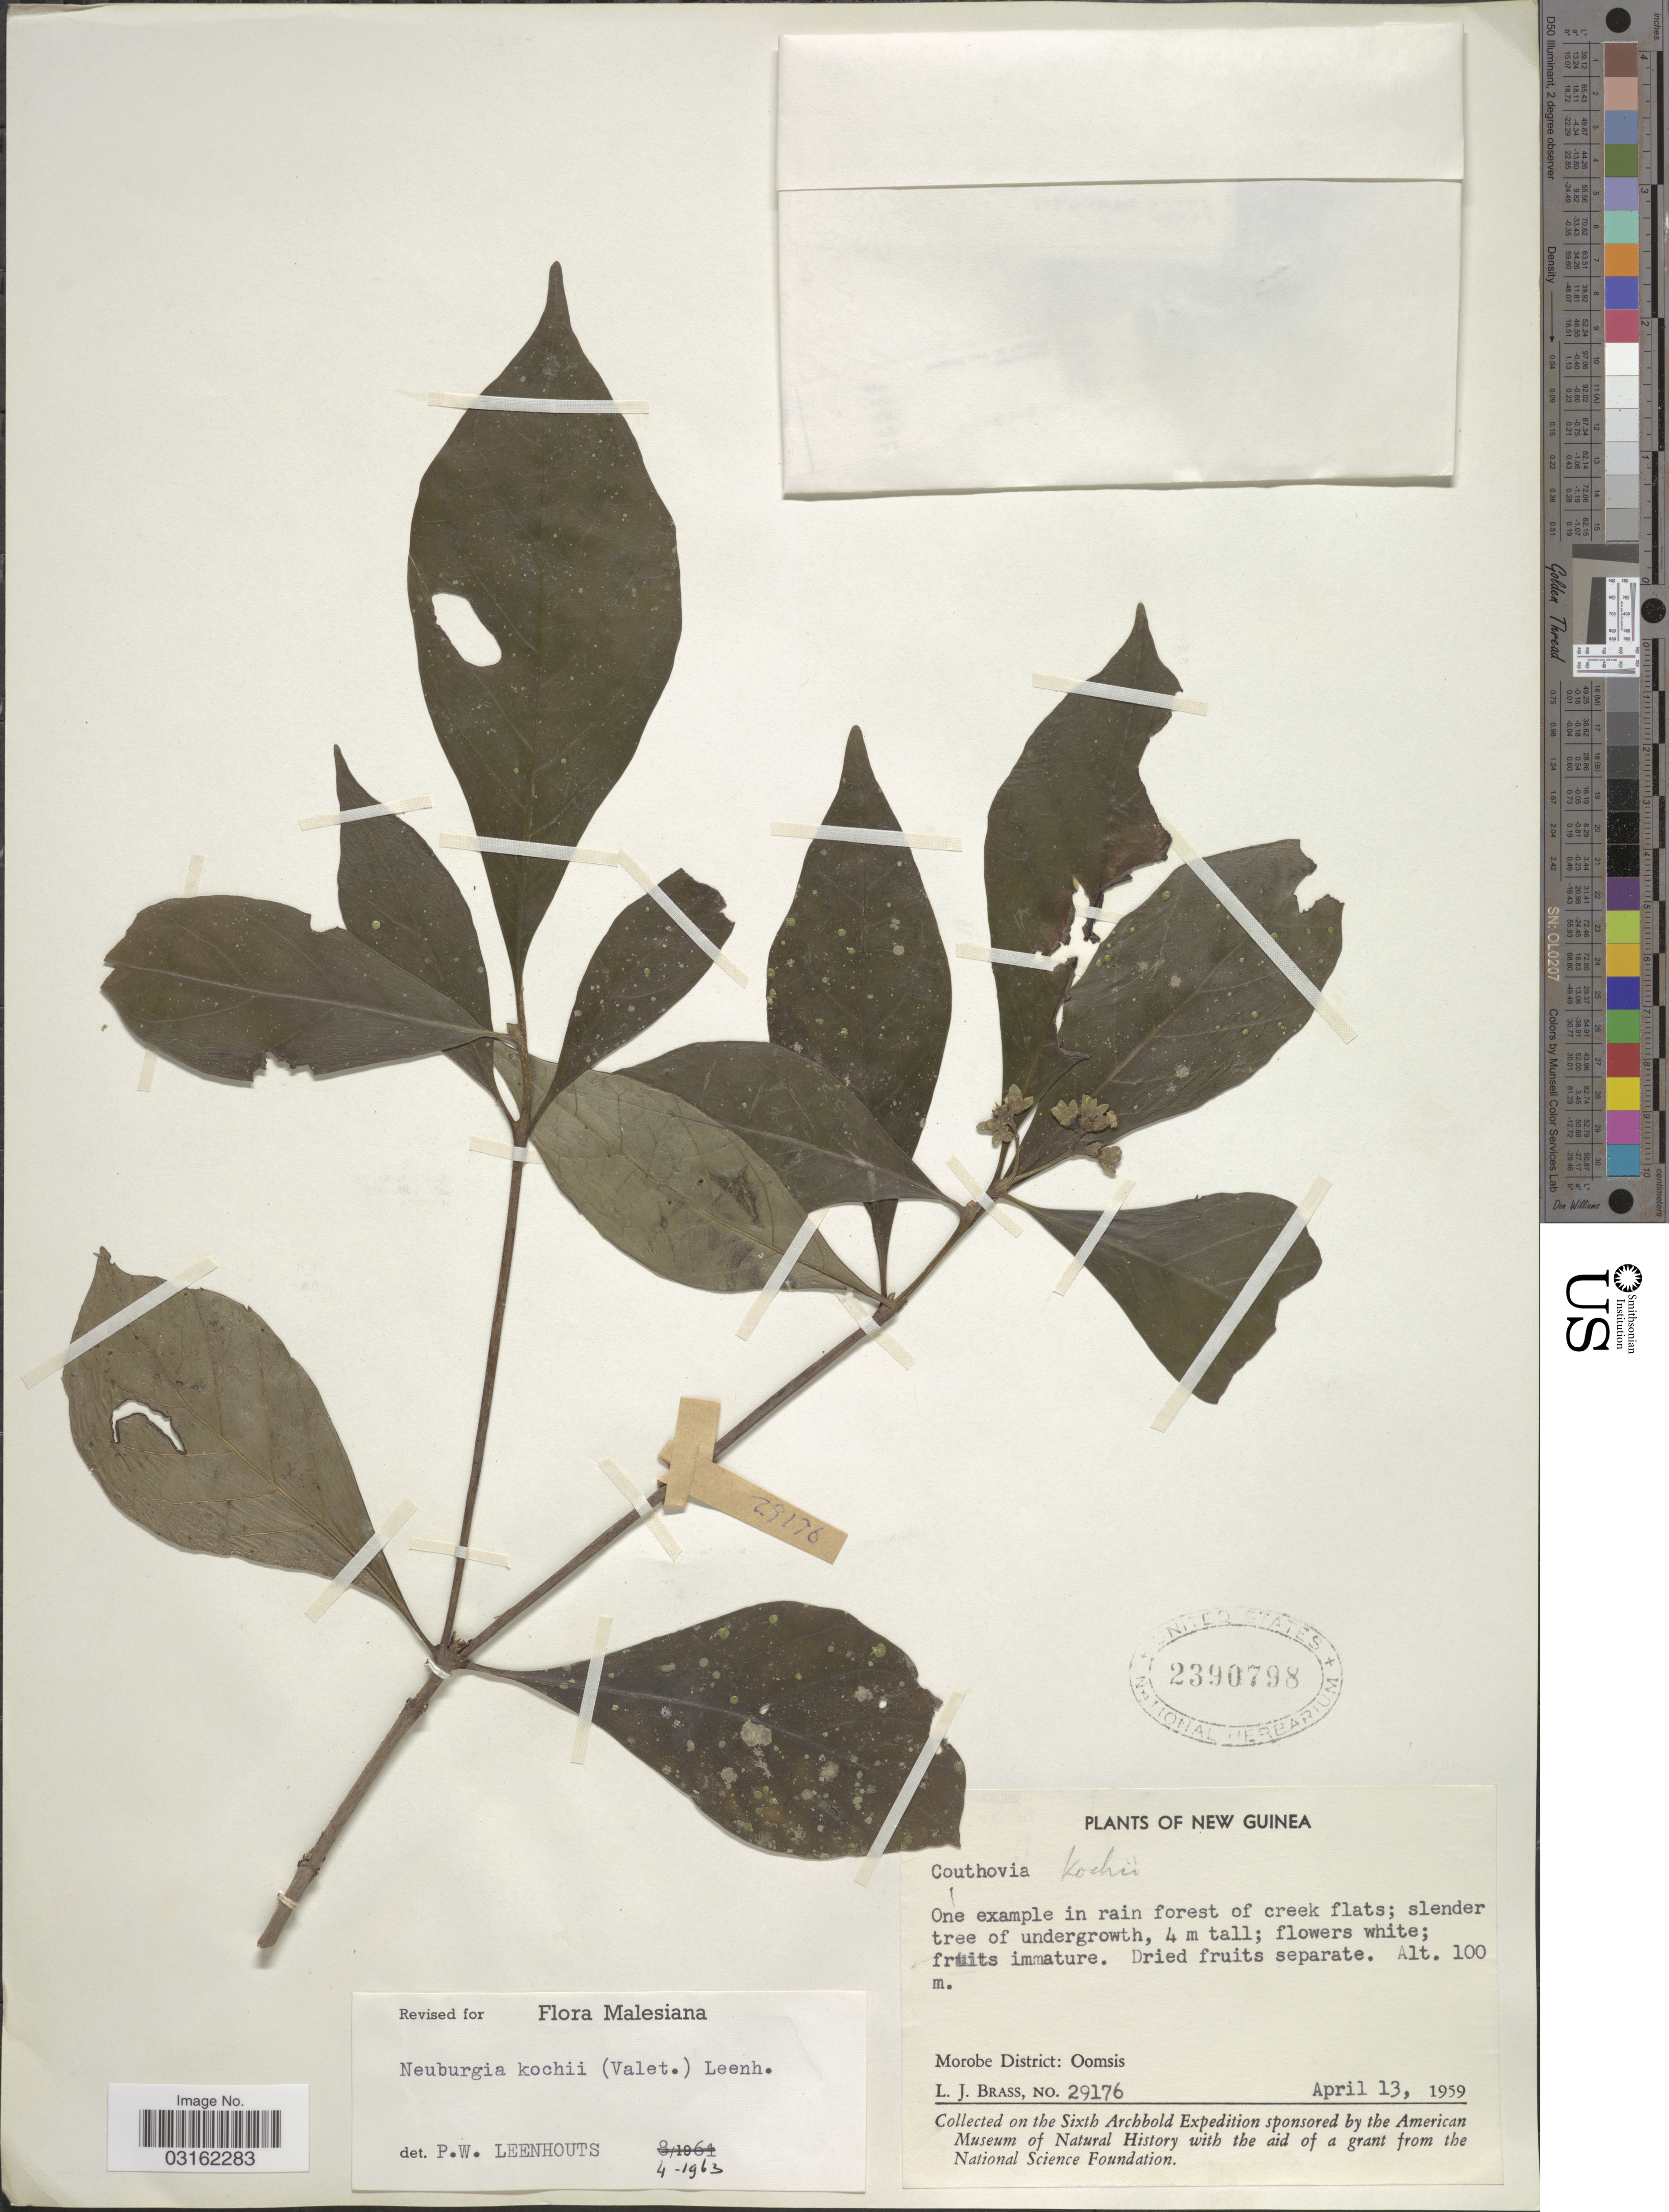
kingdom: Plantae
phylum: Tracheophyta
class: Magnoliopsida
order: Gentianales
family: Loganiaceae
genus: Neuburgia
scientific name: Neuburgia kochii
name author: (Valeton) Leenh.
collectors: L. J. Brass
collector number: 29176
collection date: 1959-04-13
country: Papua New Guinea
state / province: Morobe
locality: New Guinea, Morobe District: Oomsis.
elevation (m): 100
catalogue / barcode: US 2390798